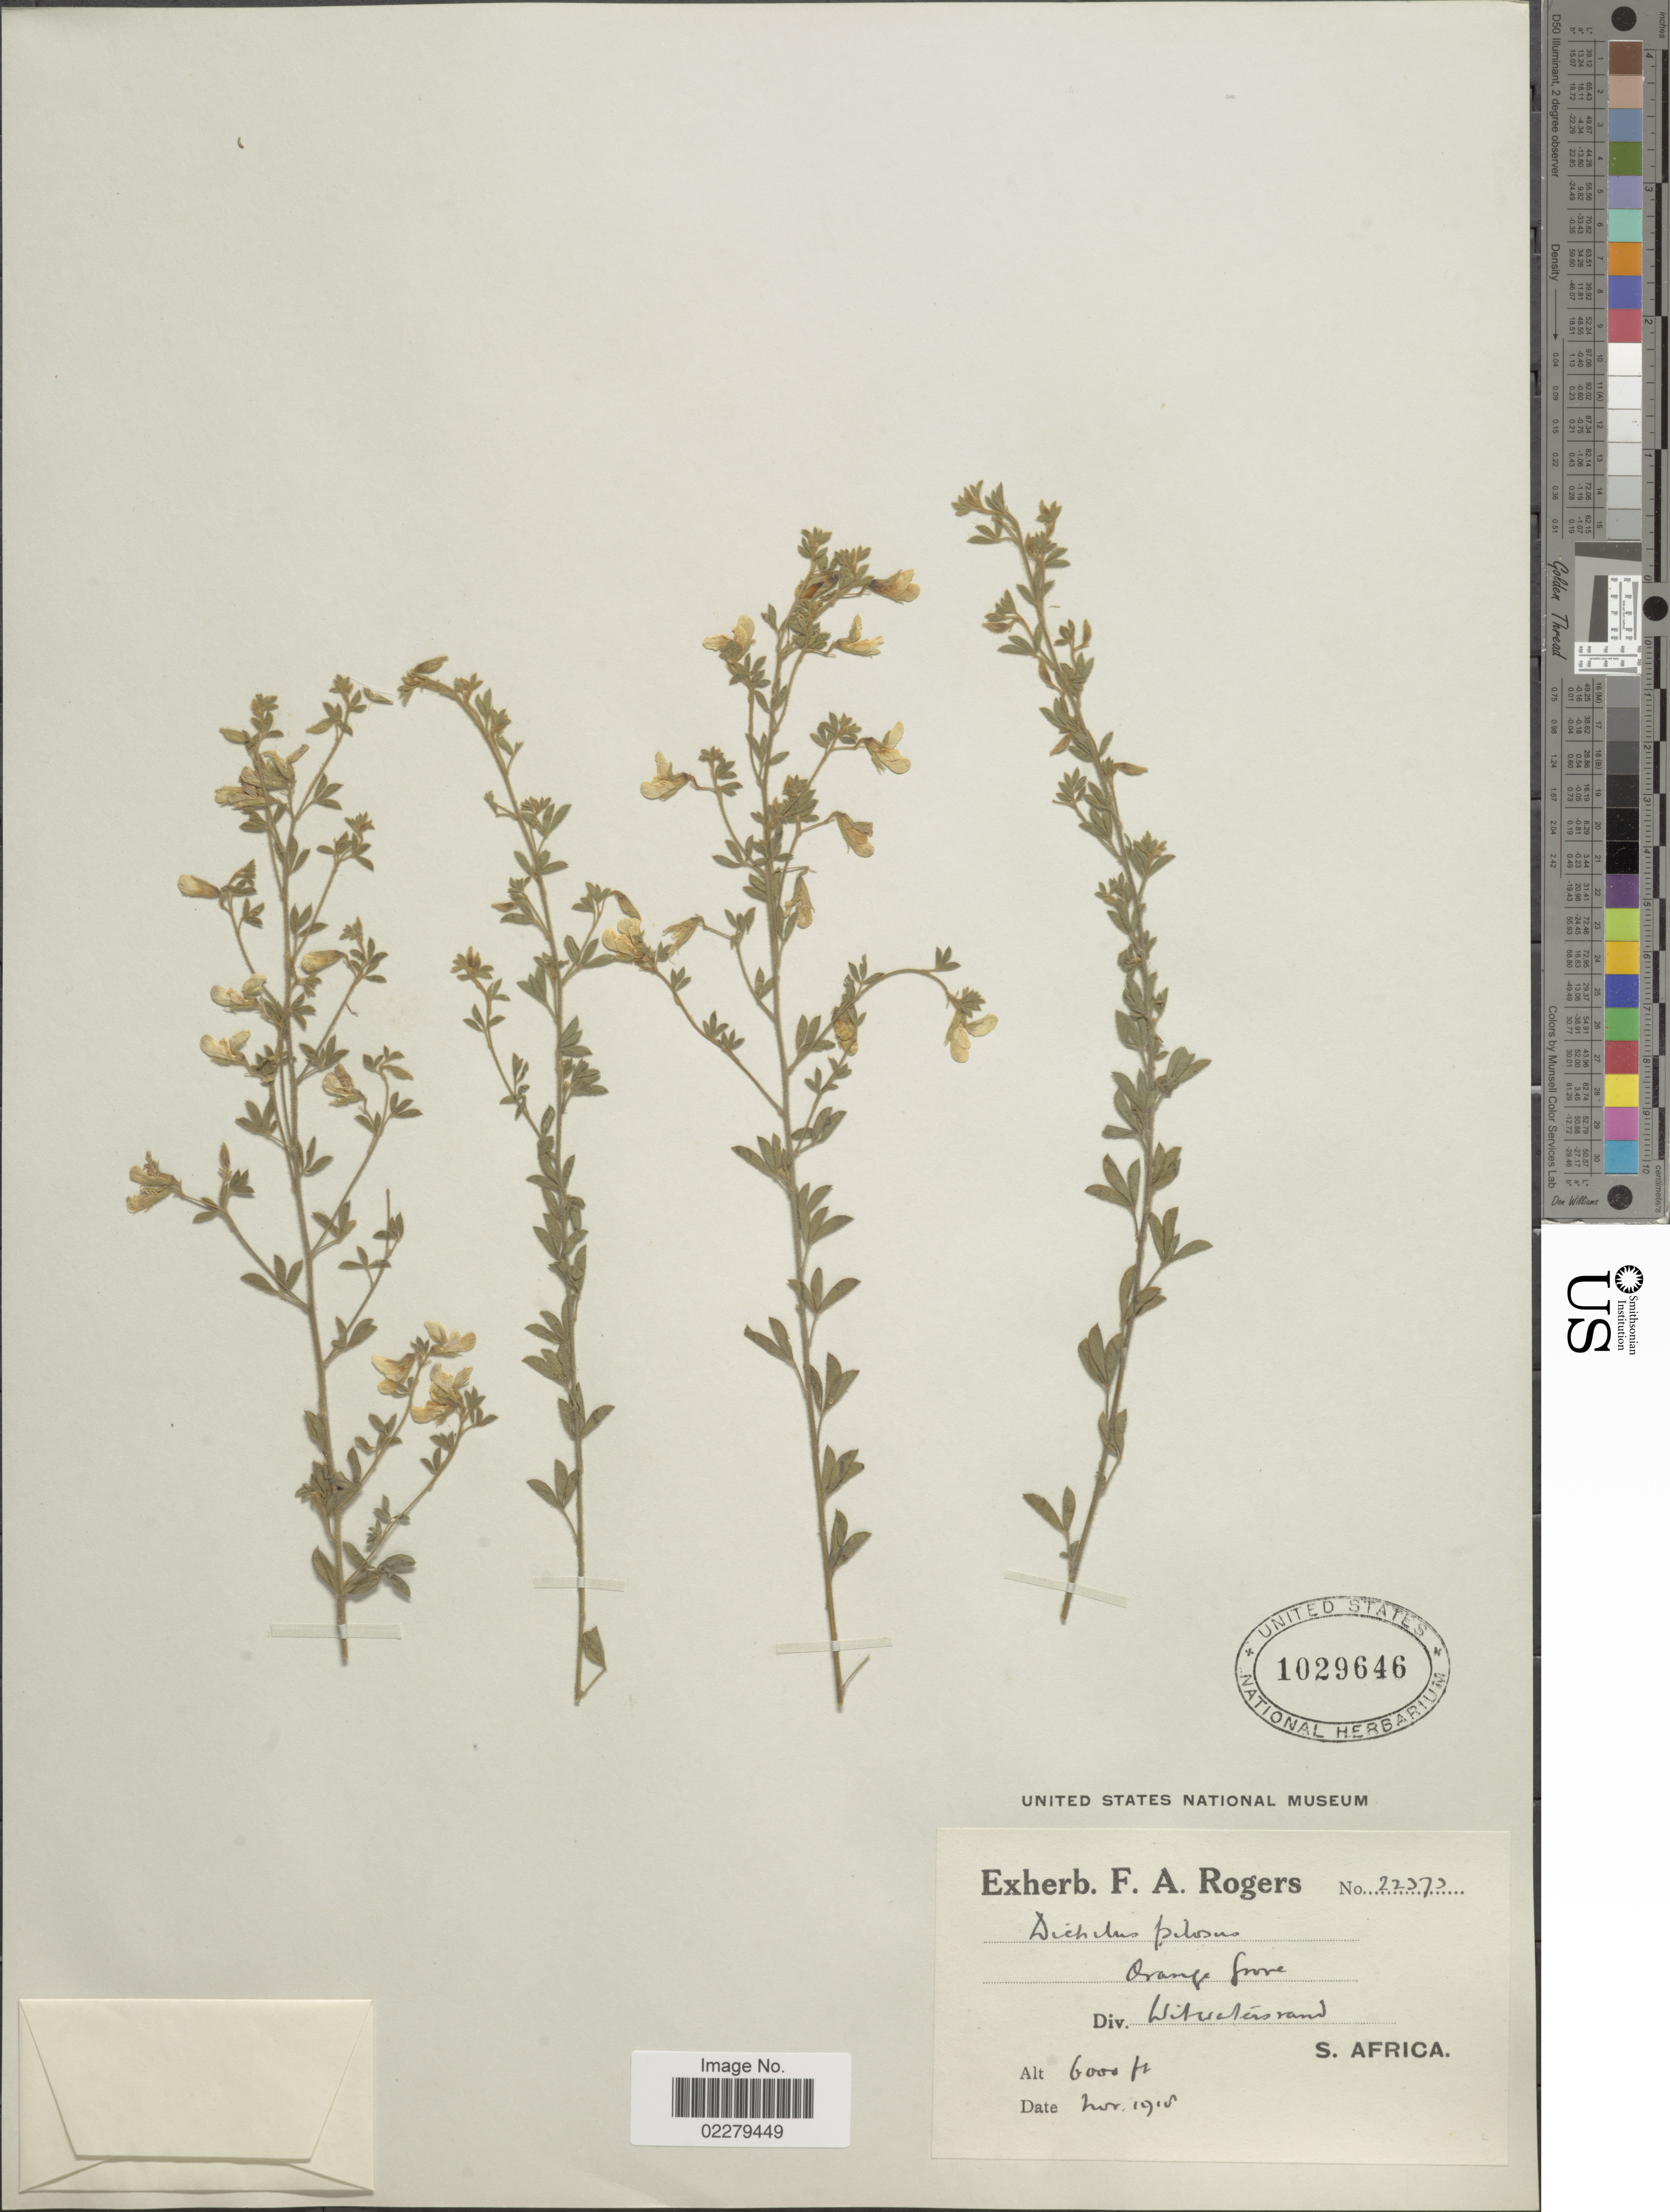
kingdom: Plantae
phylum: Tracheophyta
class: Magnoliopsida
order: Fabales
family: Fabaceae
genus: Dichilus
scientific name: Dichilus pilosus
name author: Schinz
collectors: ex herb. F. A. Rogers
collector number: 22373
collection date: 1918-11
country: South Africa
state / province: Gauteng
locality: Orange Grove, Div. Witwatersrand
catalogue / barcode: US 1029646